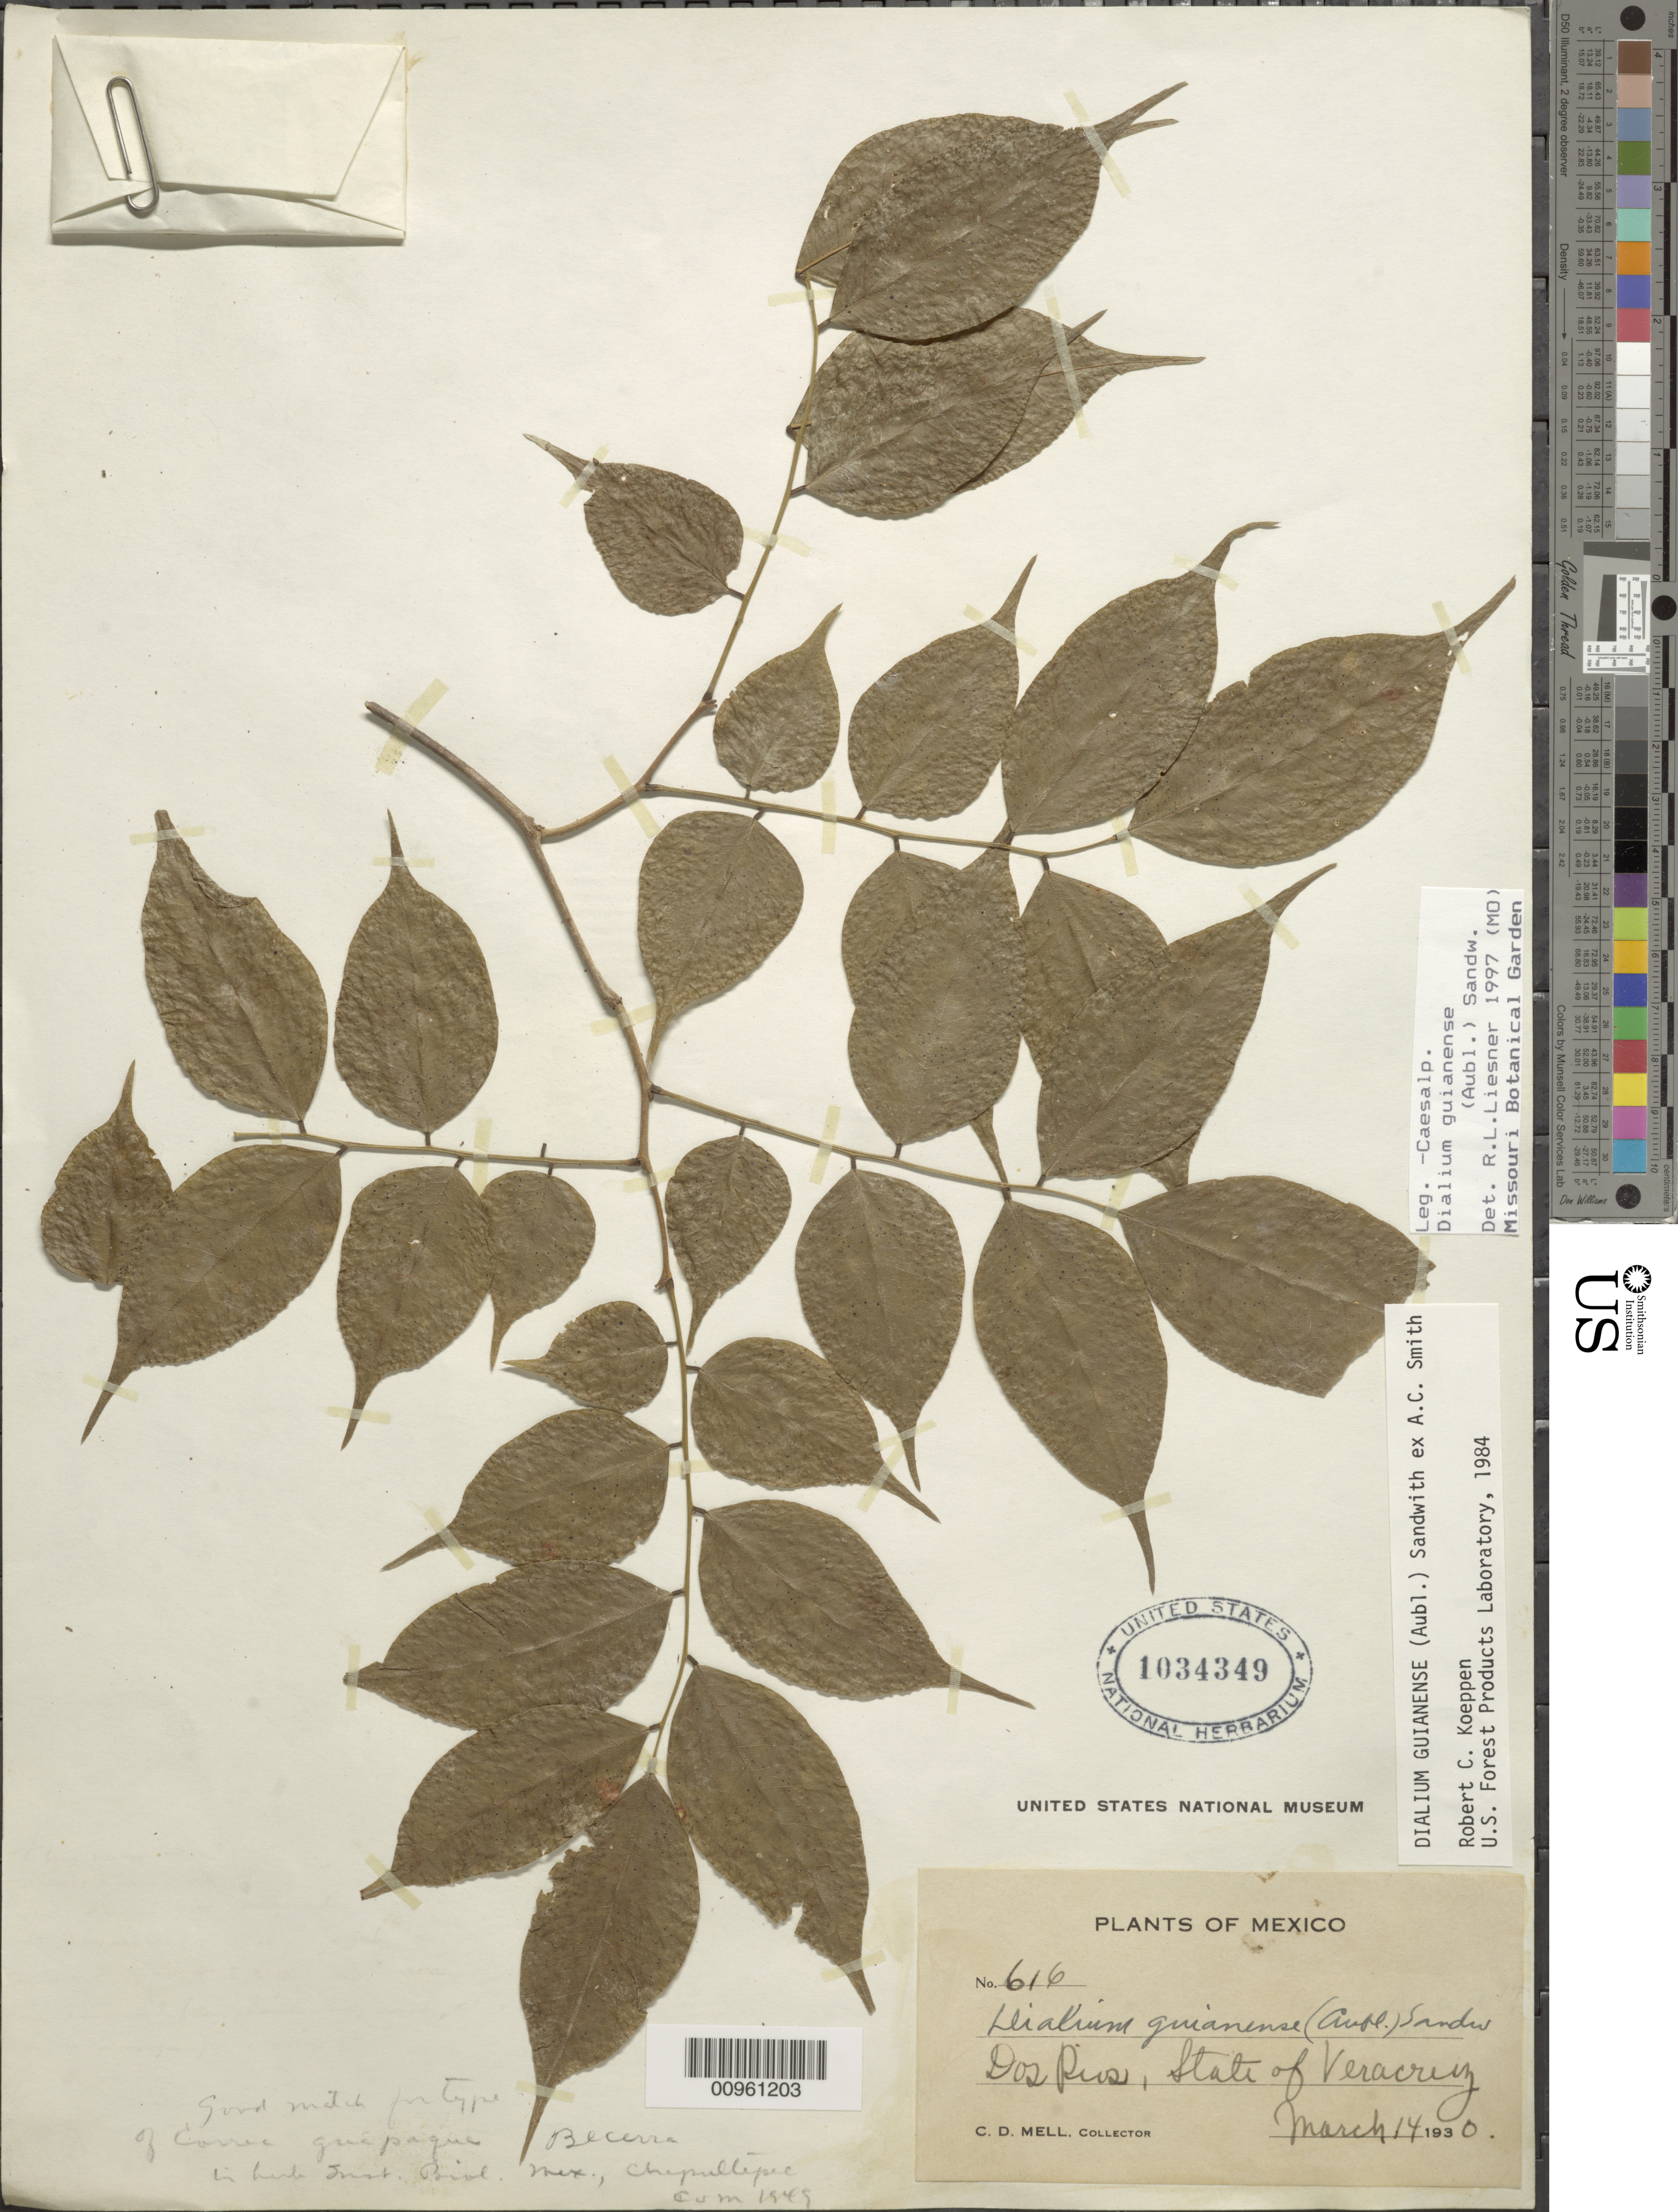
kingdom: Plantae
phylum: Tracheophyta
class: Magnoliopsida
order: Fabales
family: Fabaceae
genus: Dialium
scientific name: Dialium guianense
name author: (Aubl.) Sandwith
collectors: C. D. Mell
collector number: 616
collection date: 1930-03-14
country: Mexico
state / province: Veracruz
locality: Dos Rios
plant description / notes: Note handwritten in faint pencil, barely legible. See specimen. "Good match for type of Correa guepaque Becerra in....-CUM or CSM or COM, 1949"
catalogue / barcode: US 1034349